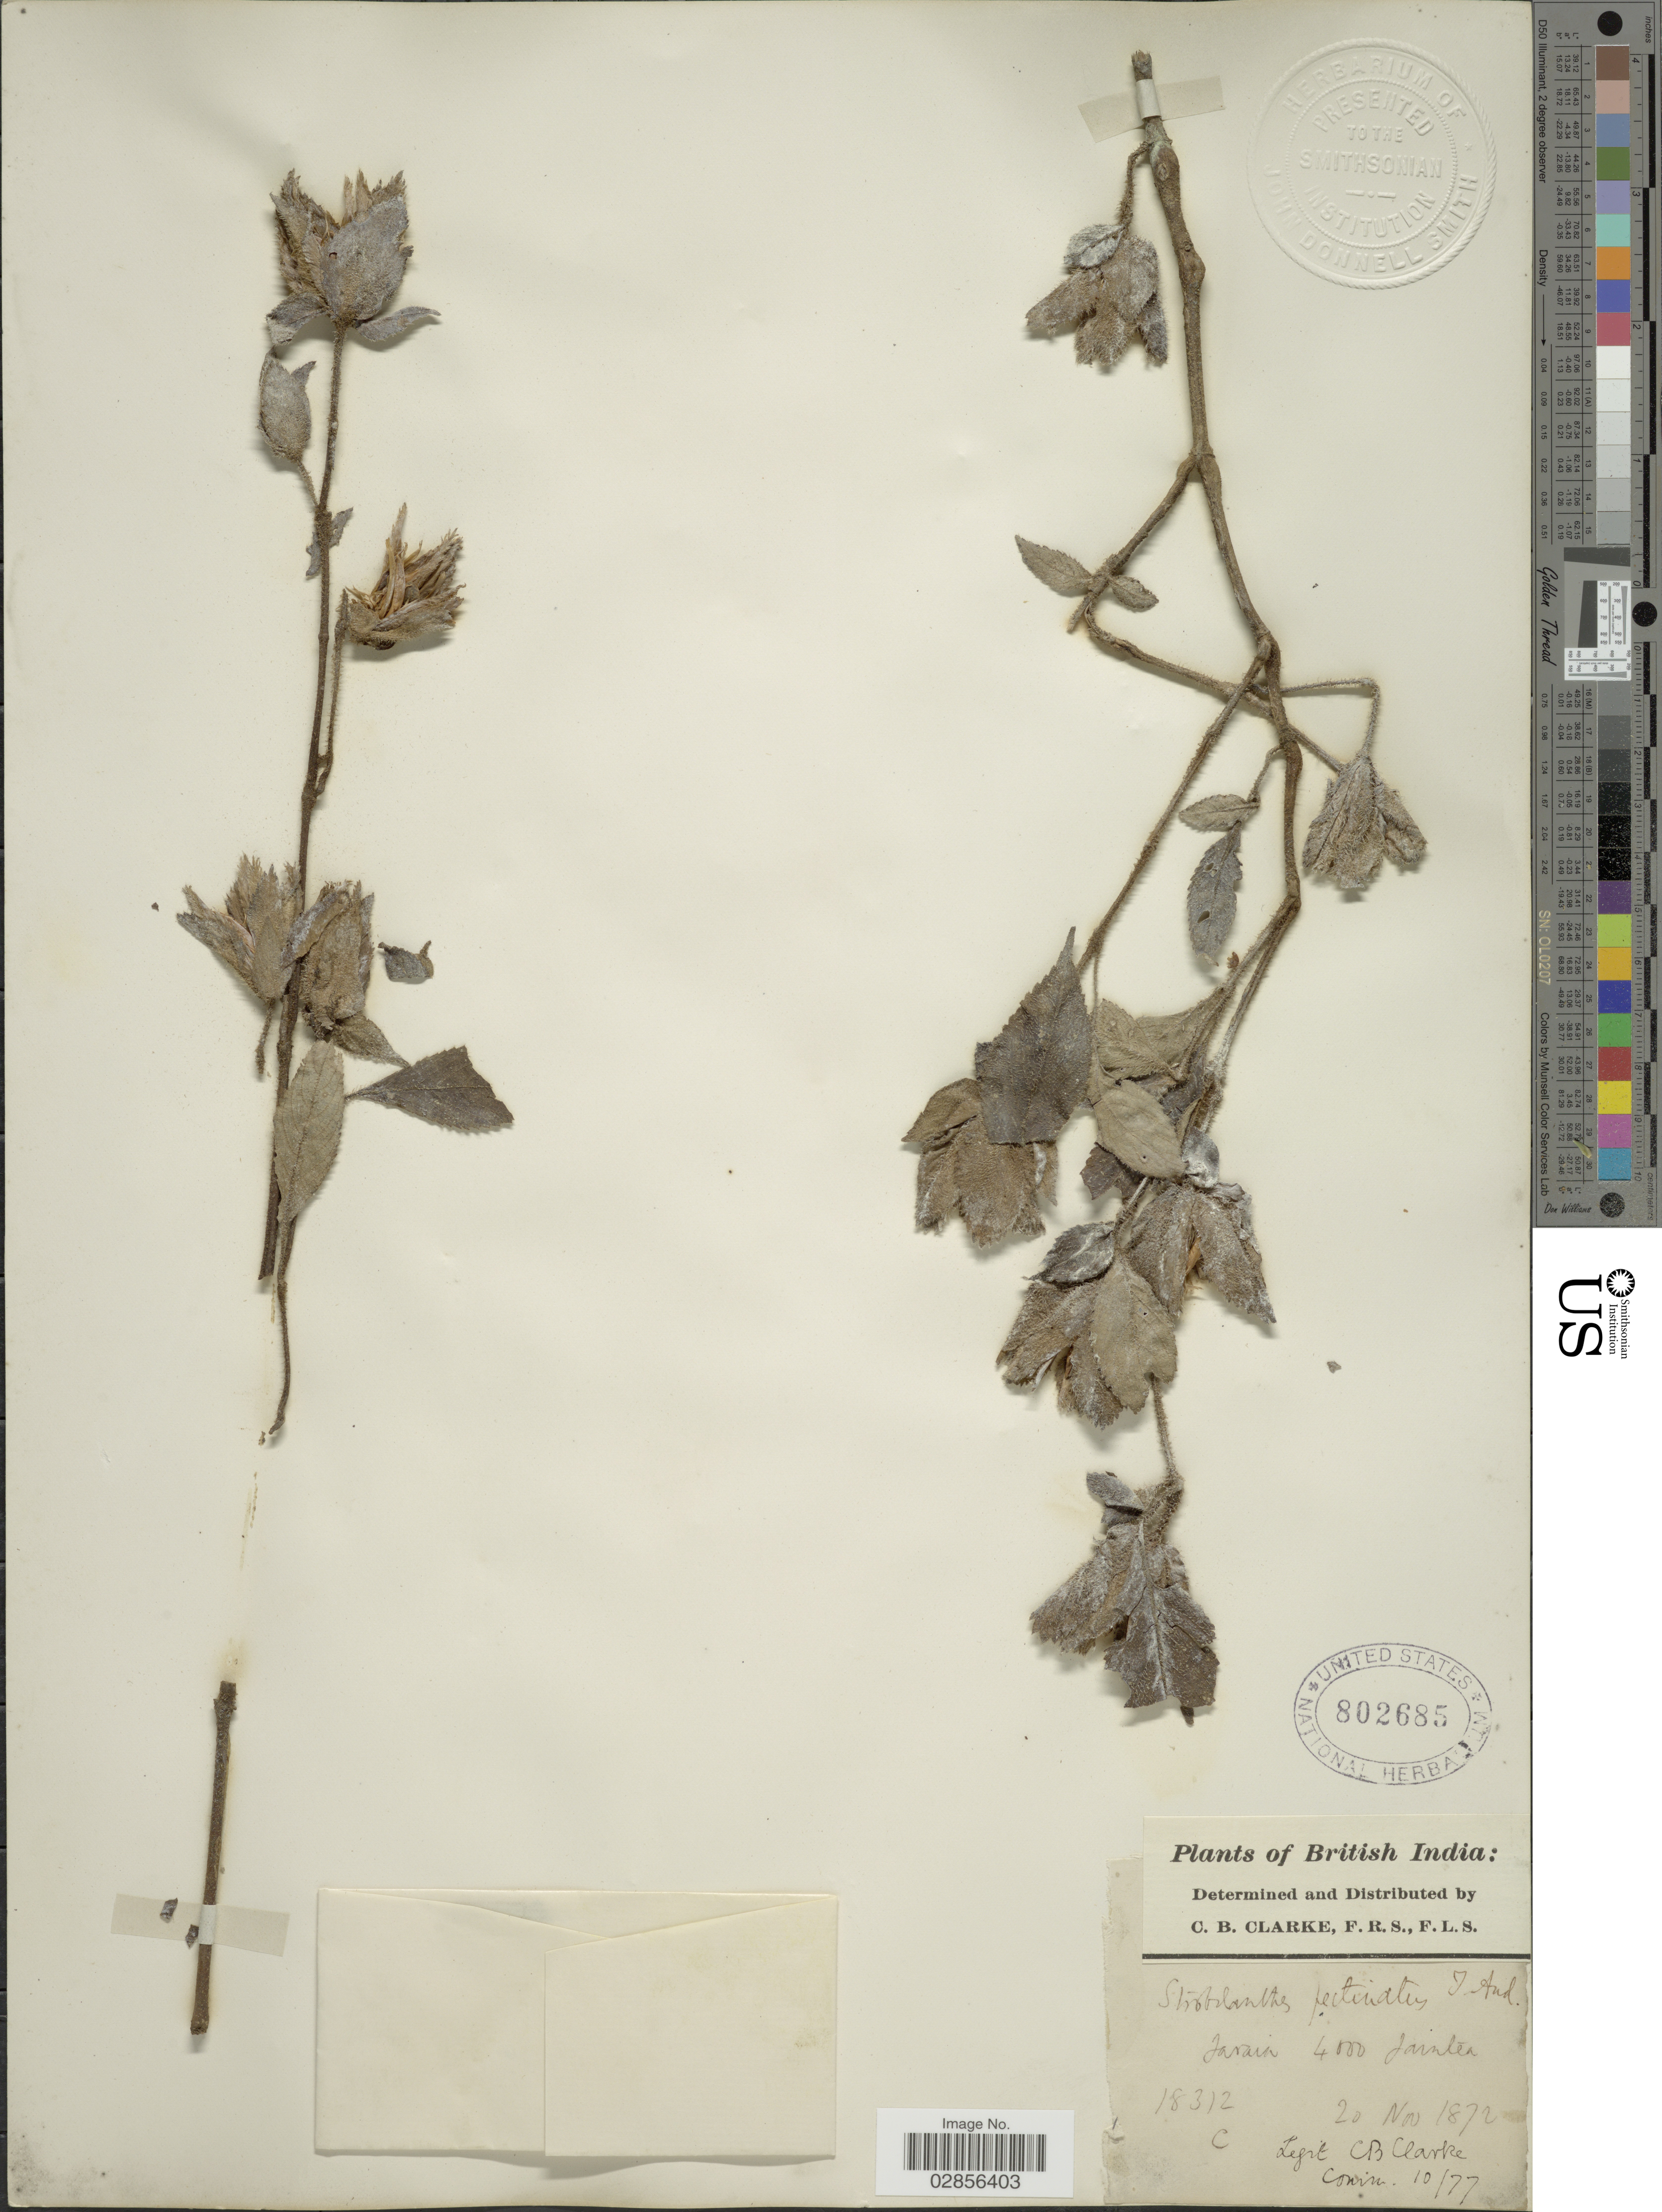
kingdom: Plantae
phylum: Tracheophyta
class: Magnoliopsida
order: Lamiales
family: Acanthaceae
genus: Strobilanthes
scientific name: Strobilanthes echinata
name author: Nees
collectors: C. B. Clarke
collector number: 18312C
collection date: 1872-11-20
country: India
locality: British India. Jarain, Jaintia.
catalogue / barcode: US 802685